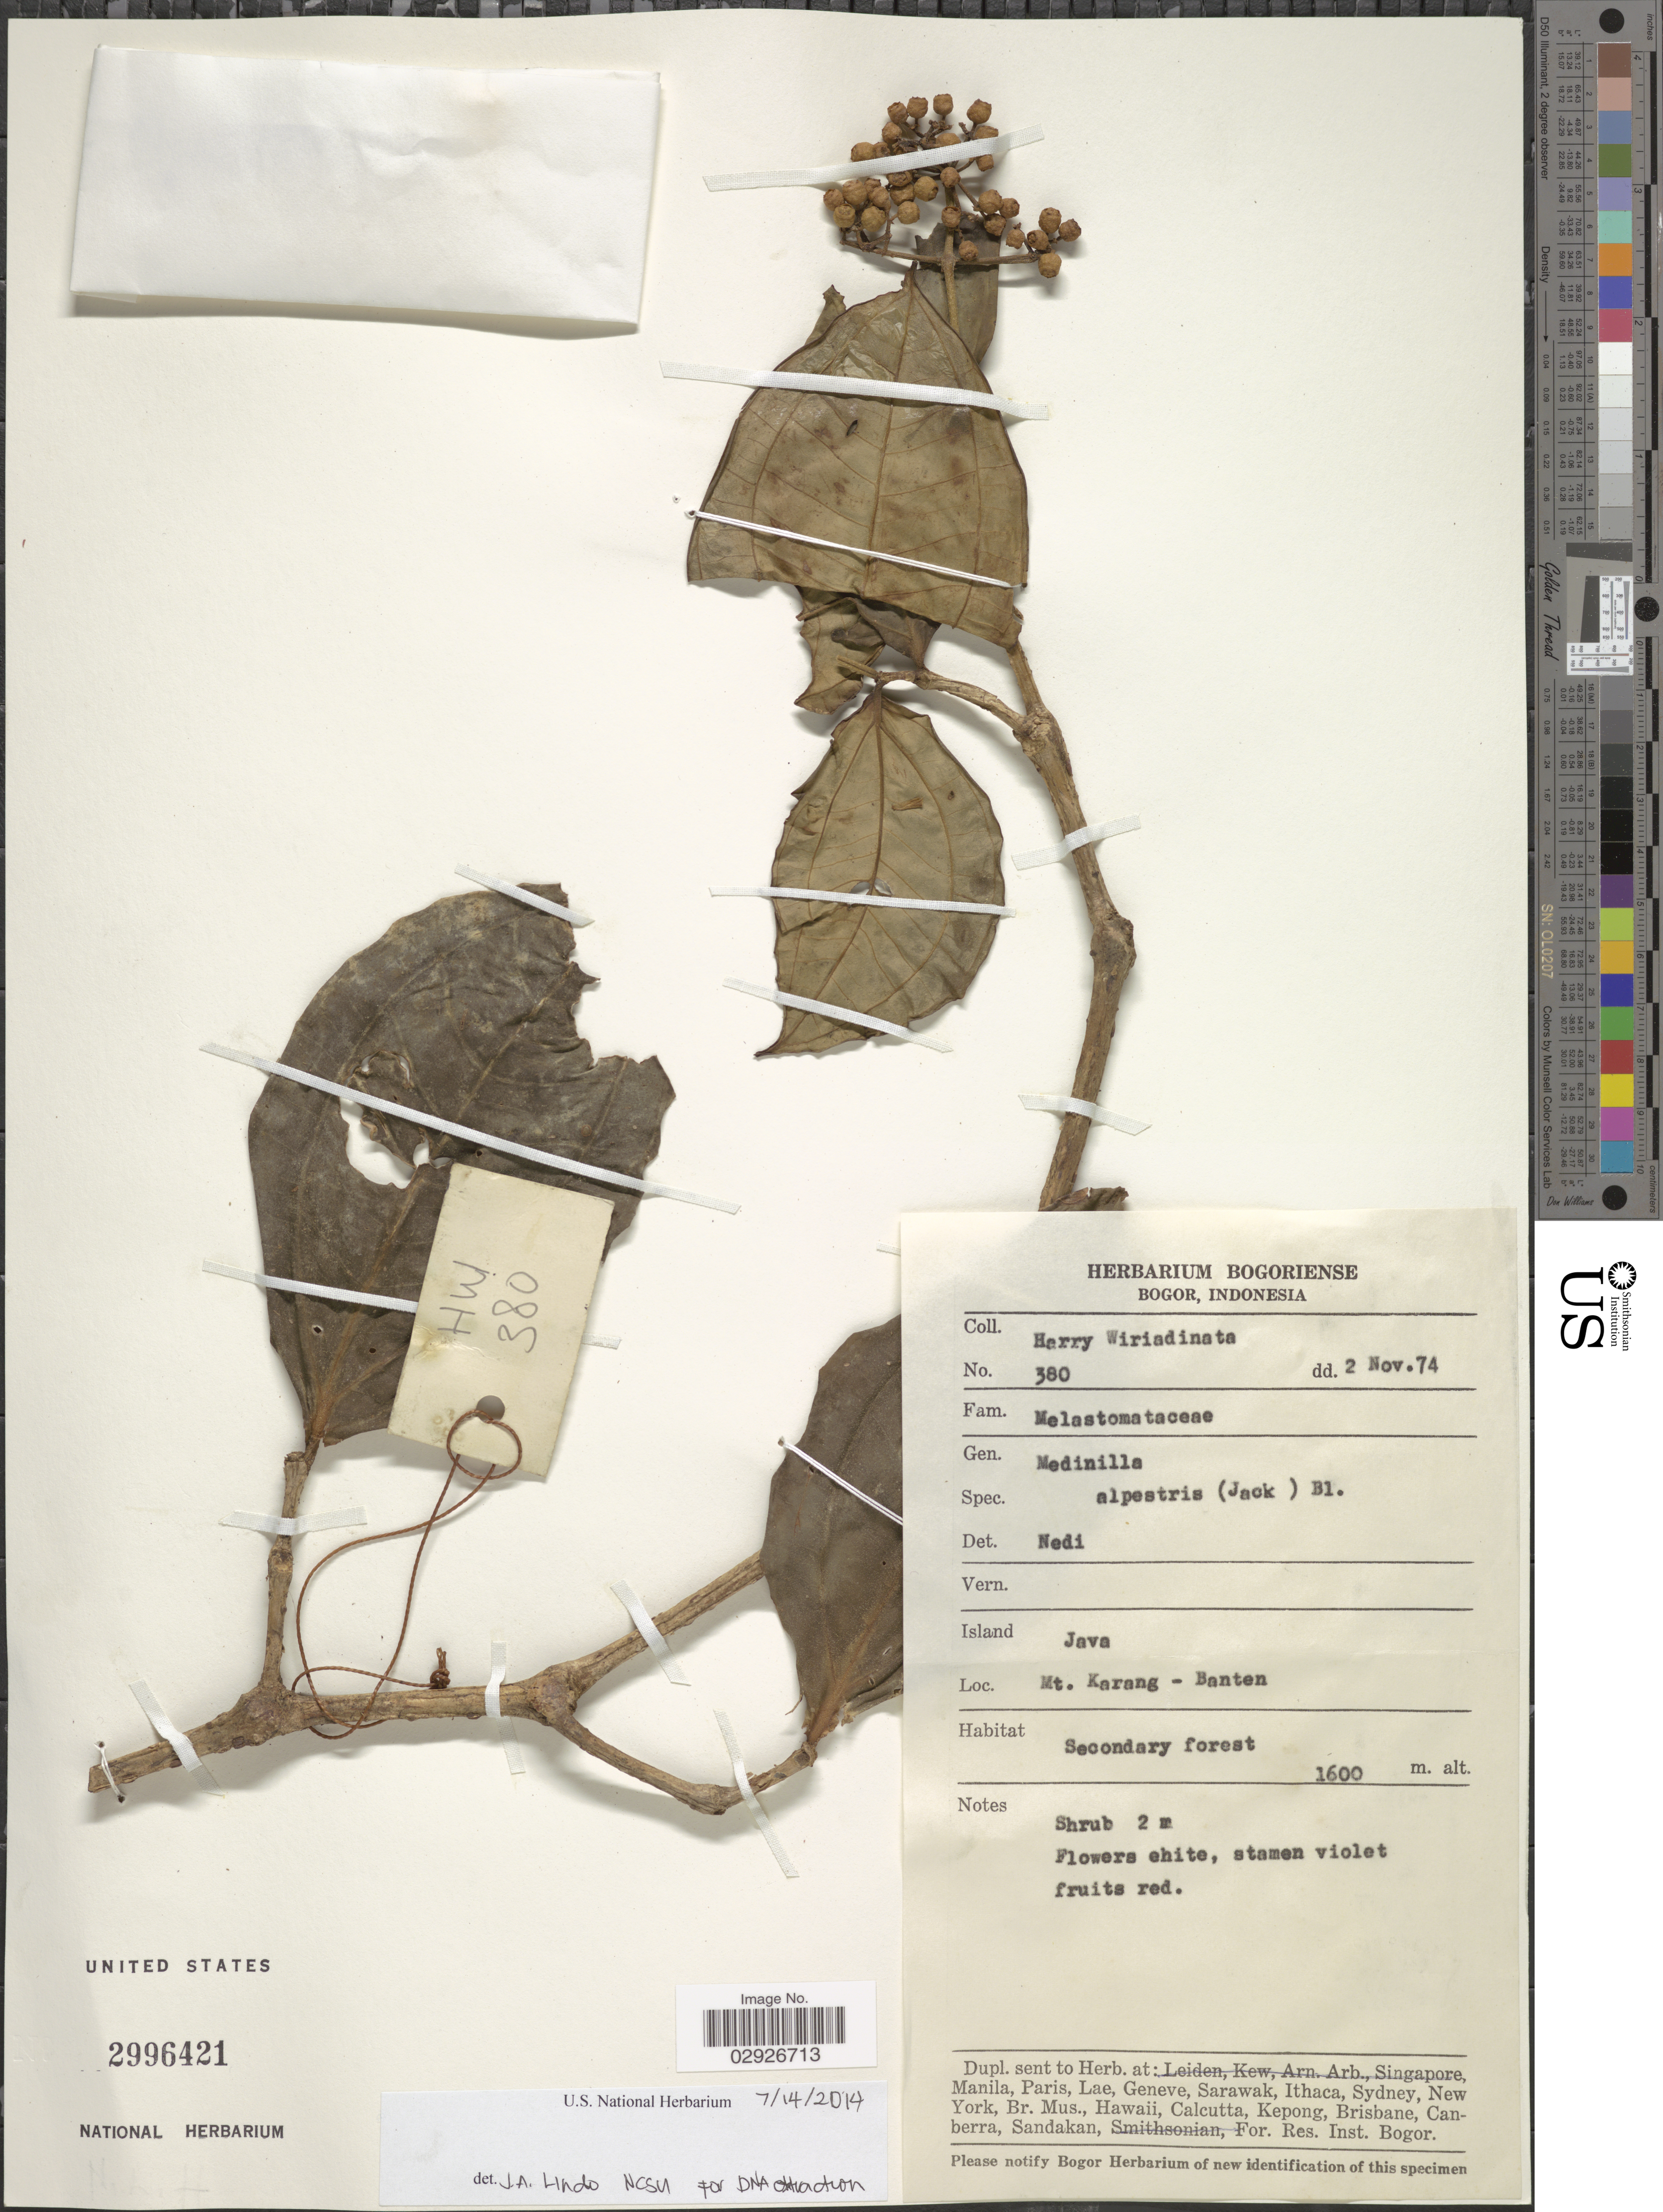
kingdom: Plantae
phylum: Tracheophyta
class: Magnoliopsida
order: Myrtales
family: Melastomataceae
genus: Medinilla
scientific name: Medinilla alpestris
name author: Blume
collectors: H. Wiriadinata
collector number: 380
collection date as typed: Transcribed d/m/y: 2/11/74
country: Indonesia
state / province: Java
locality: Island Java. Mt. Karang - Banten.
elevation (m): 1600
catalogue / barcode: US 2996421